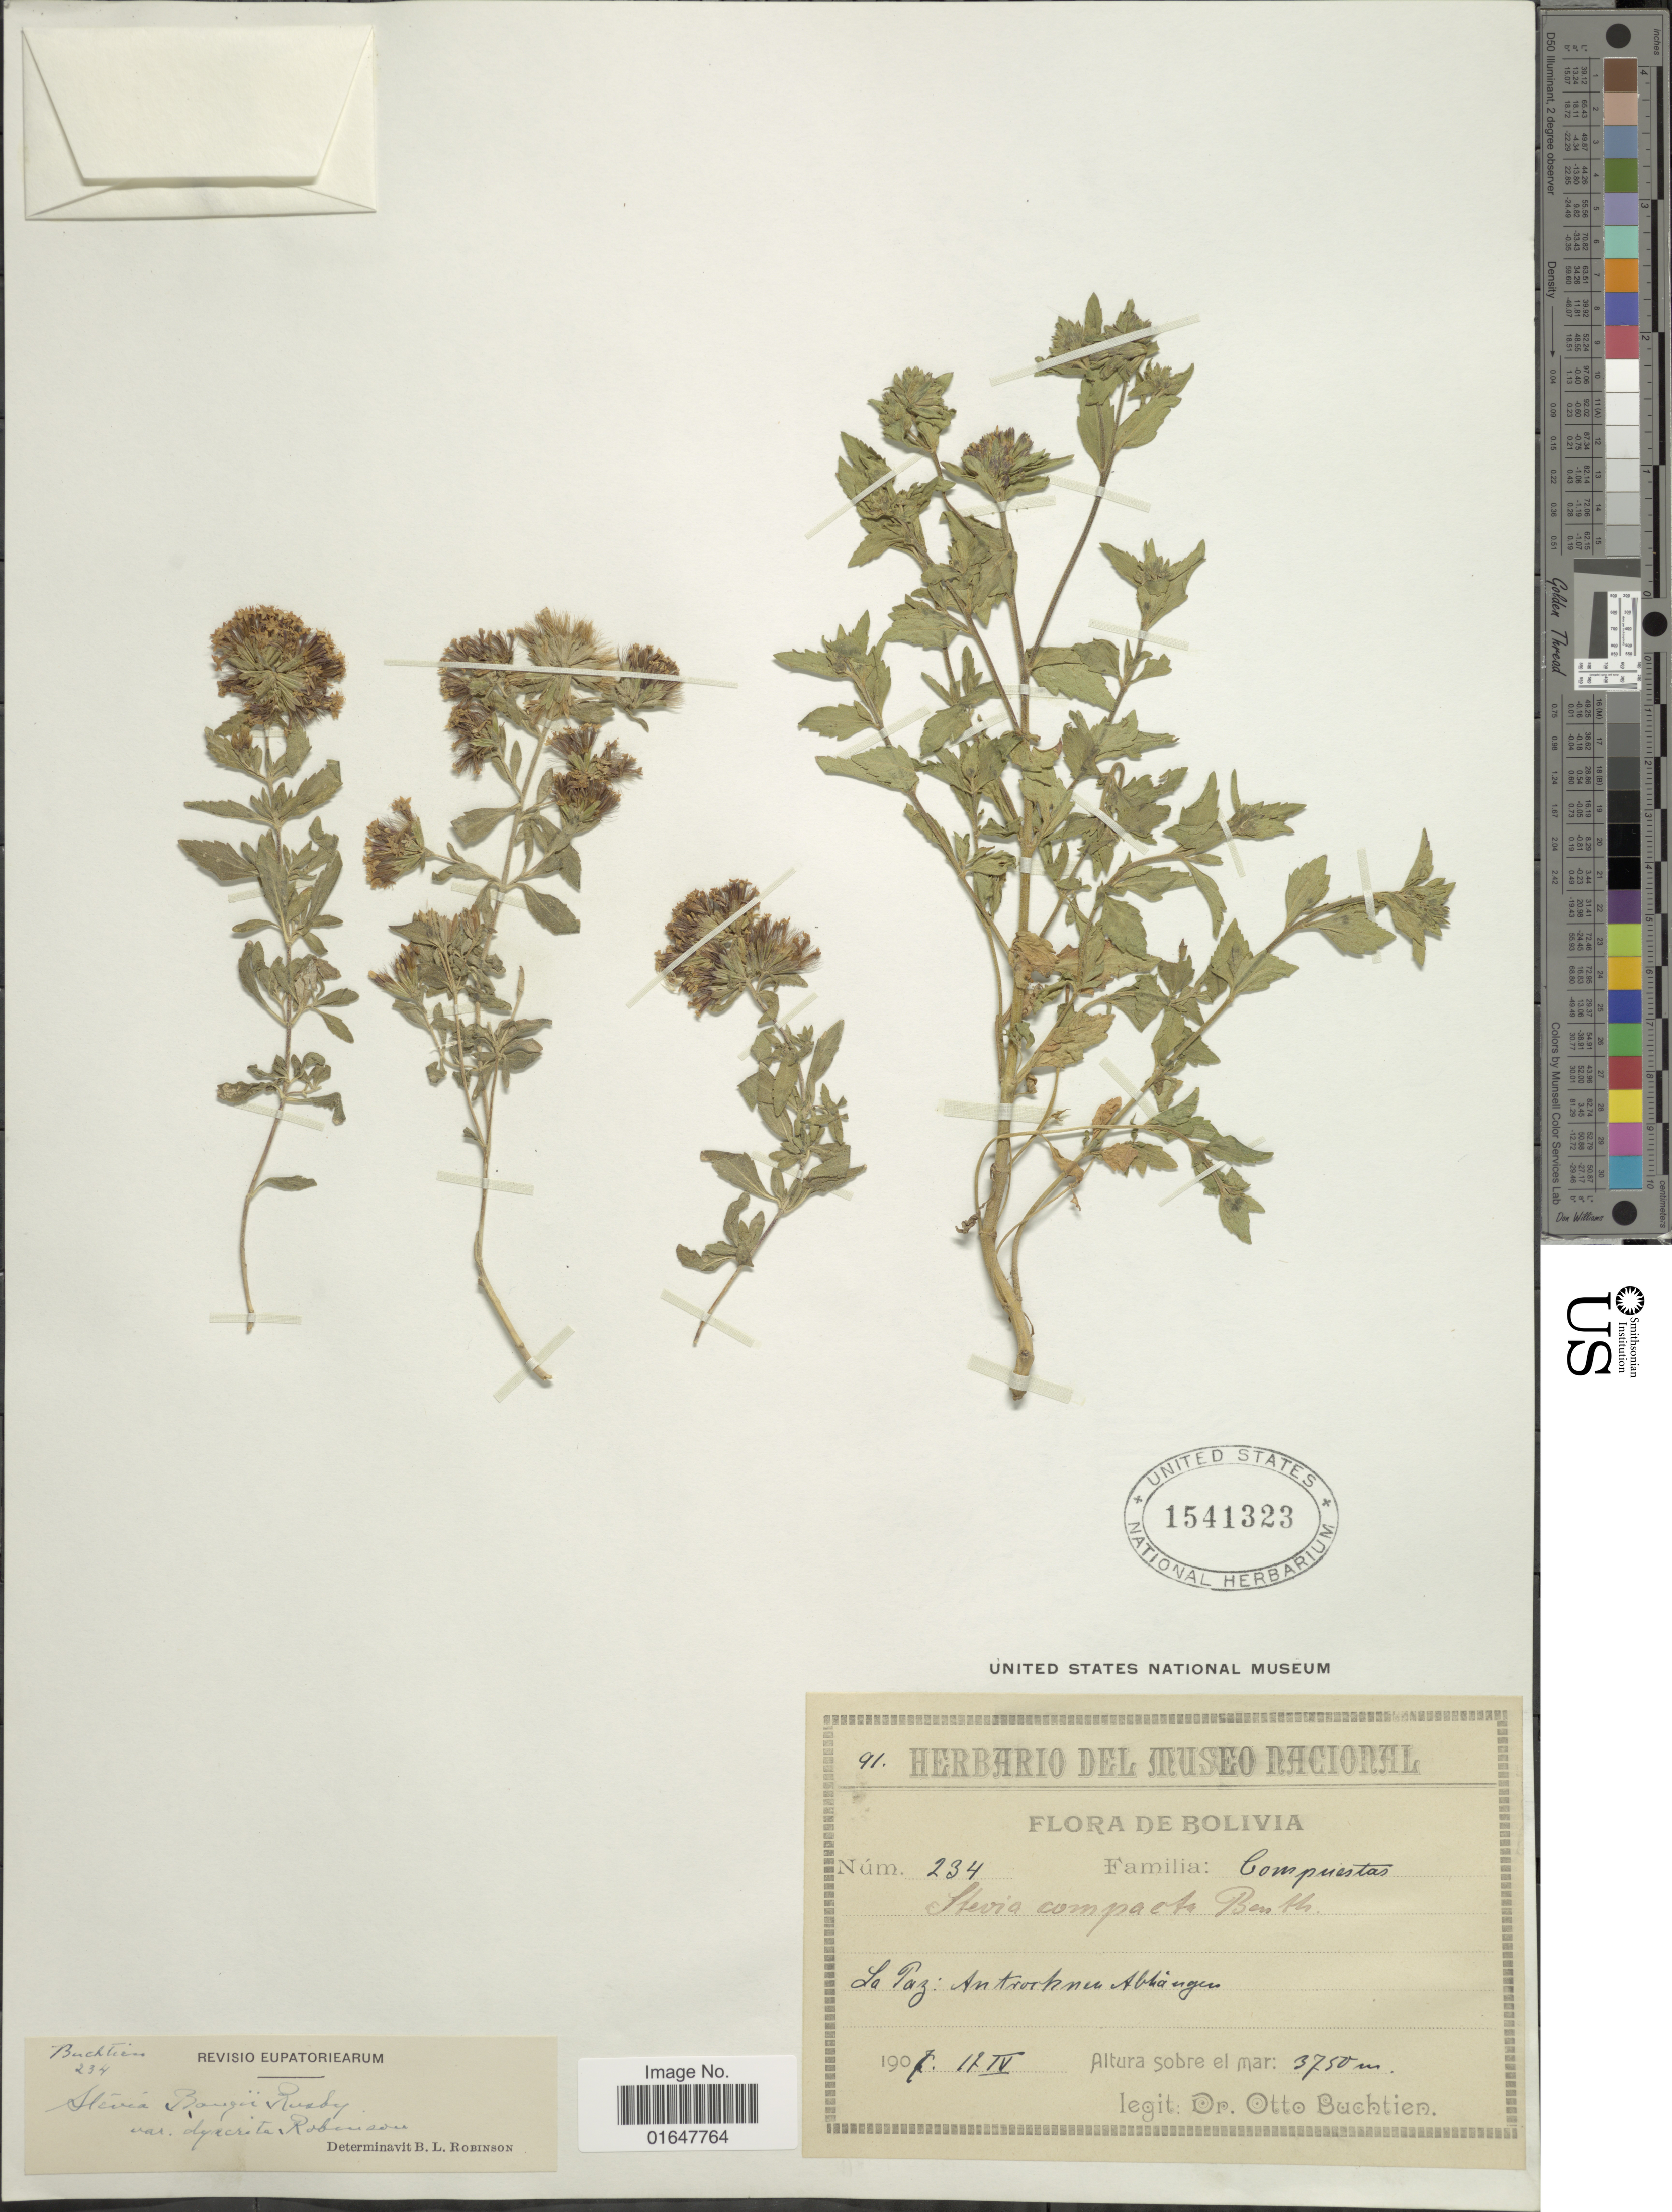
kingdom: Plantae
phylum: Tracheophyta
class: Magnoliopsida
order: Asterales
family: Asteraceae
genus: Stevia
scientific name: Stevia bangii var. dyscrita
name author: B.L. Rob.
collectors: O. Buchtien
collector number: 234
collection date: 1901-04-17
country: Bolivia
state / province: La Paz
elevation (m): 3750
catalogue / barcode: US 1541323